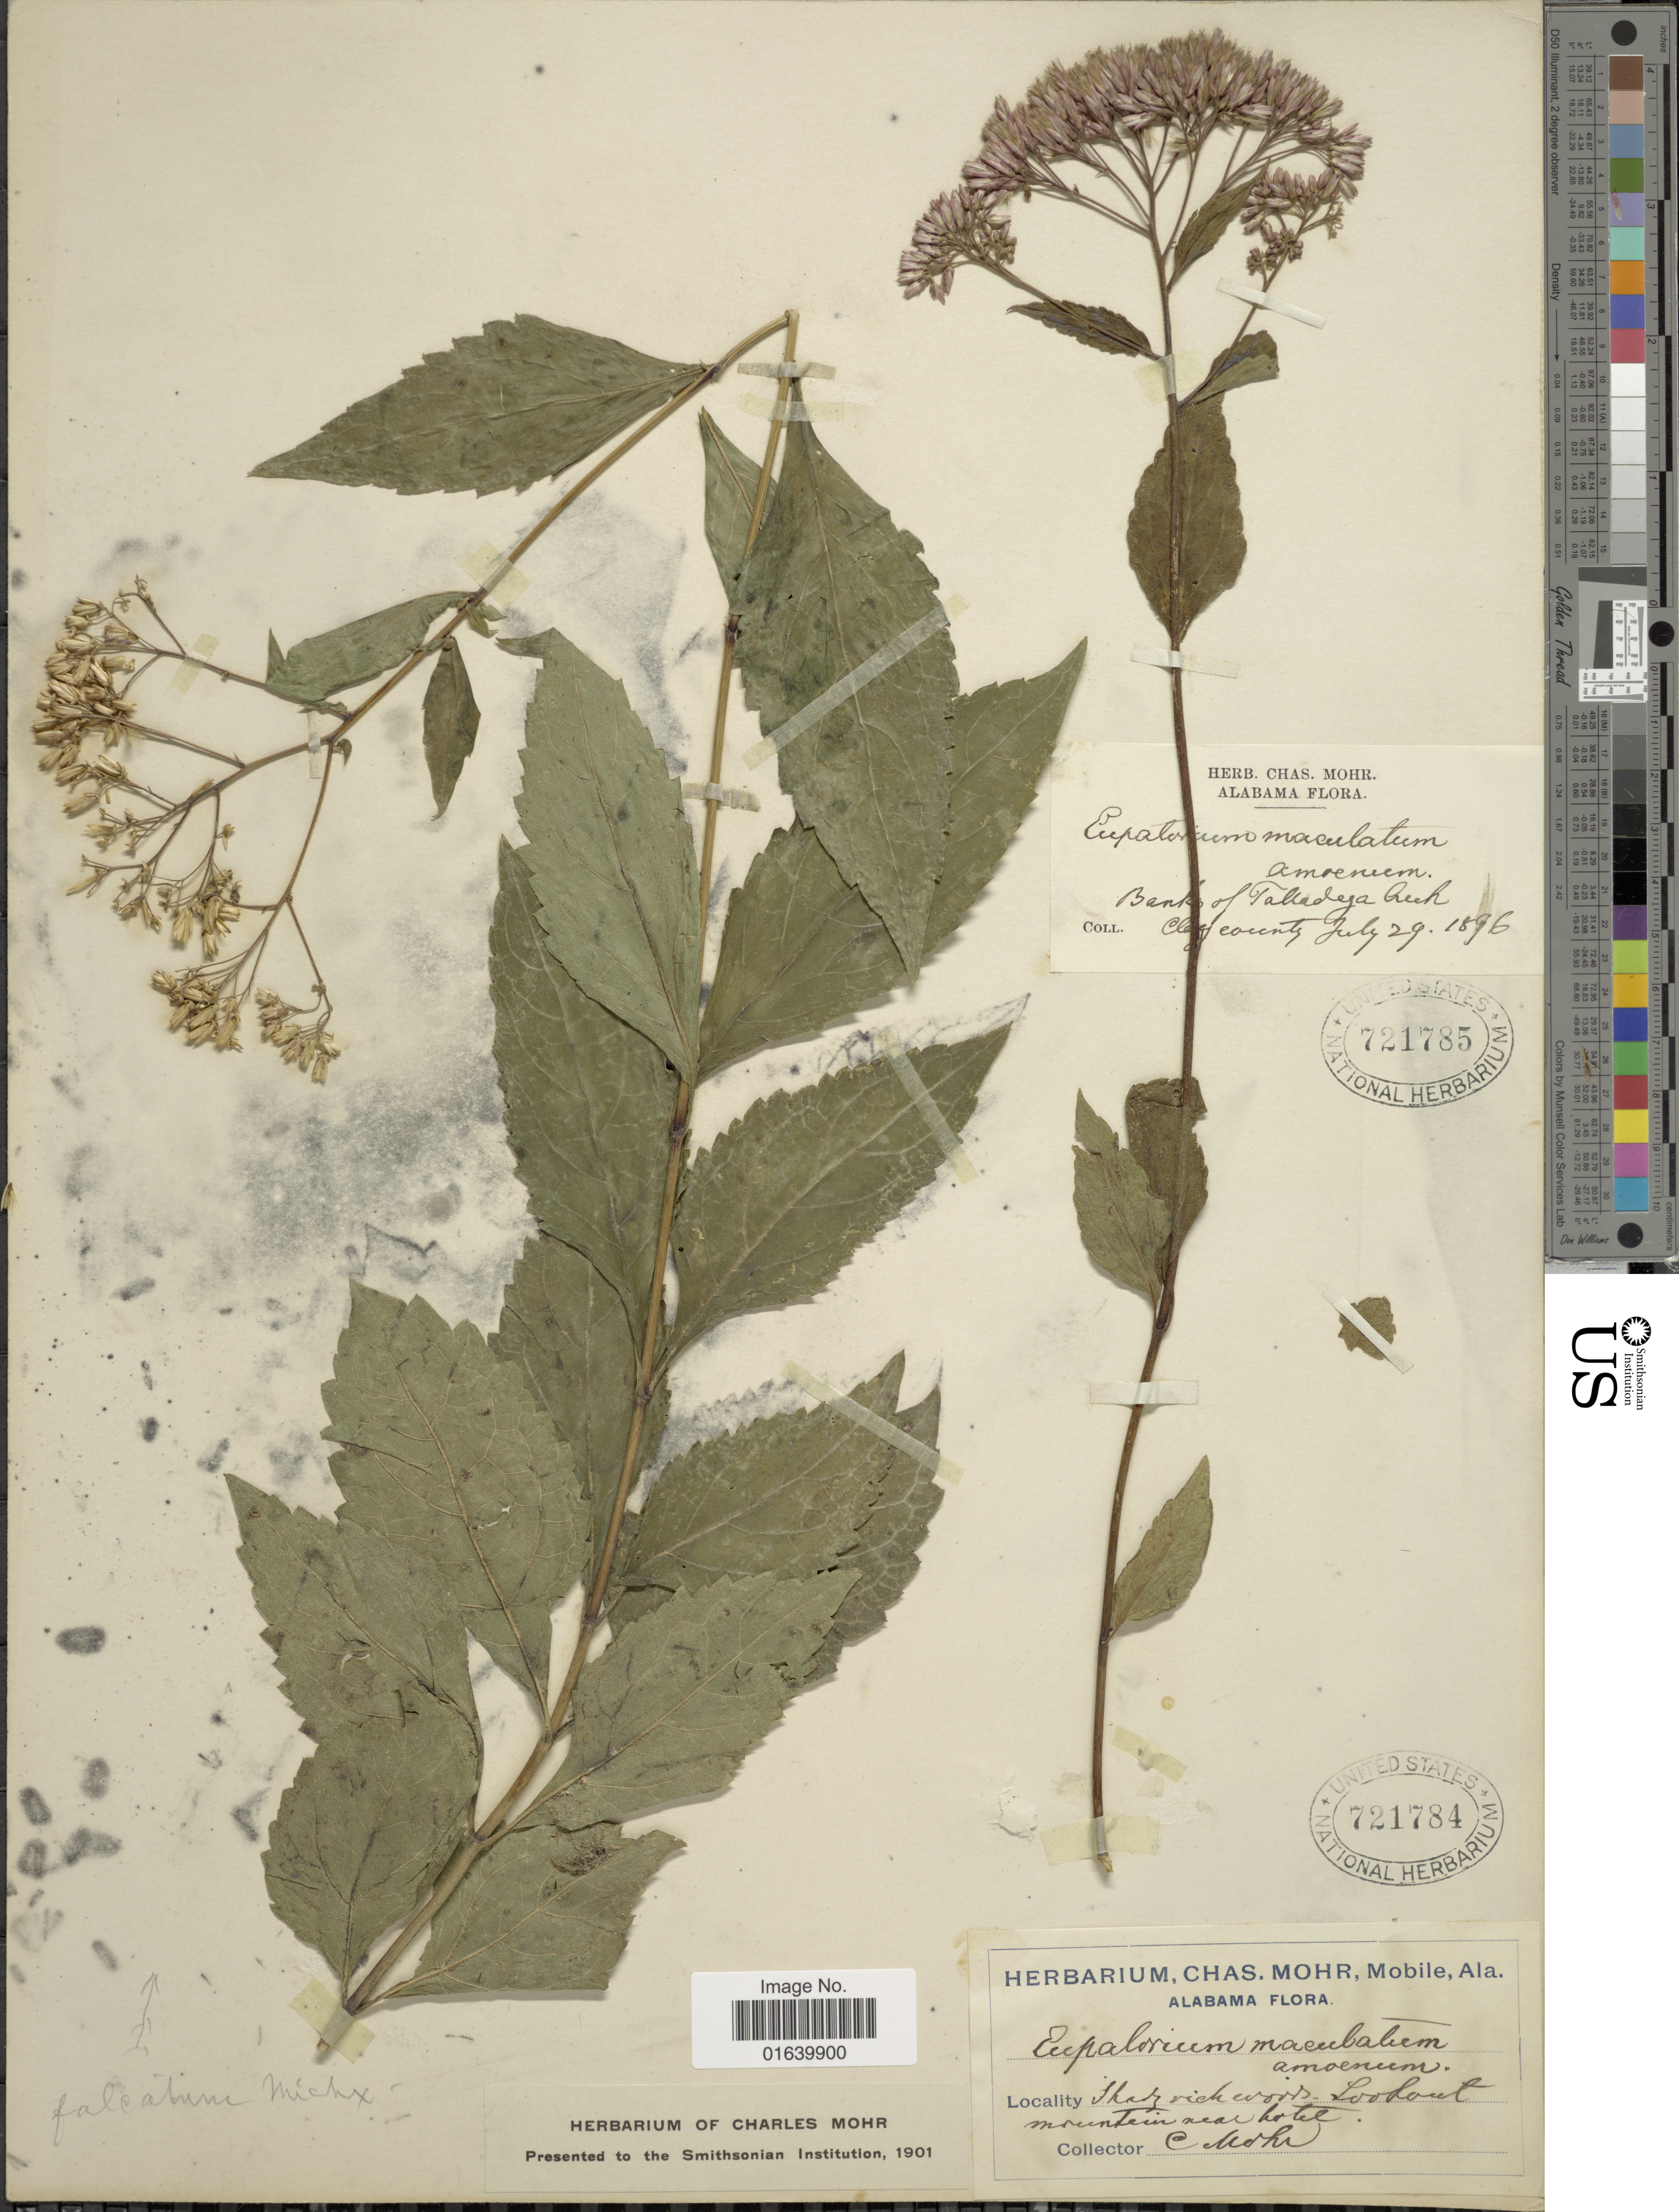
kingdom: Plantae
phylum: Tracheophyta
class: Magnoliopsida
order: Asterales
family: Asteraceae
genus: Eupatorium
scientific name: Eupatorium purpureum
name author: (L.) E.E. Lamont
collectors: ex herb. Charles Mohr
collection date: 1896-07-29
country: United States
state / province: Alabama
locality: Bank of Taladega Creek.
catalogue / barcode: US 721785